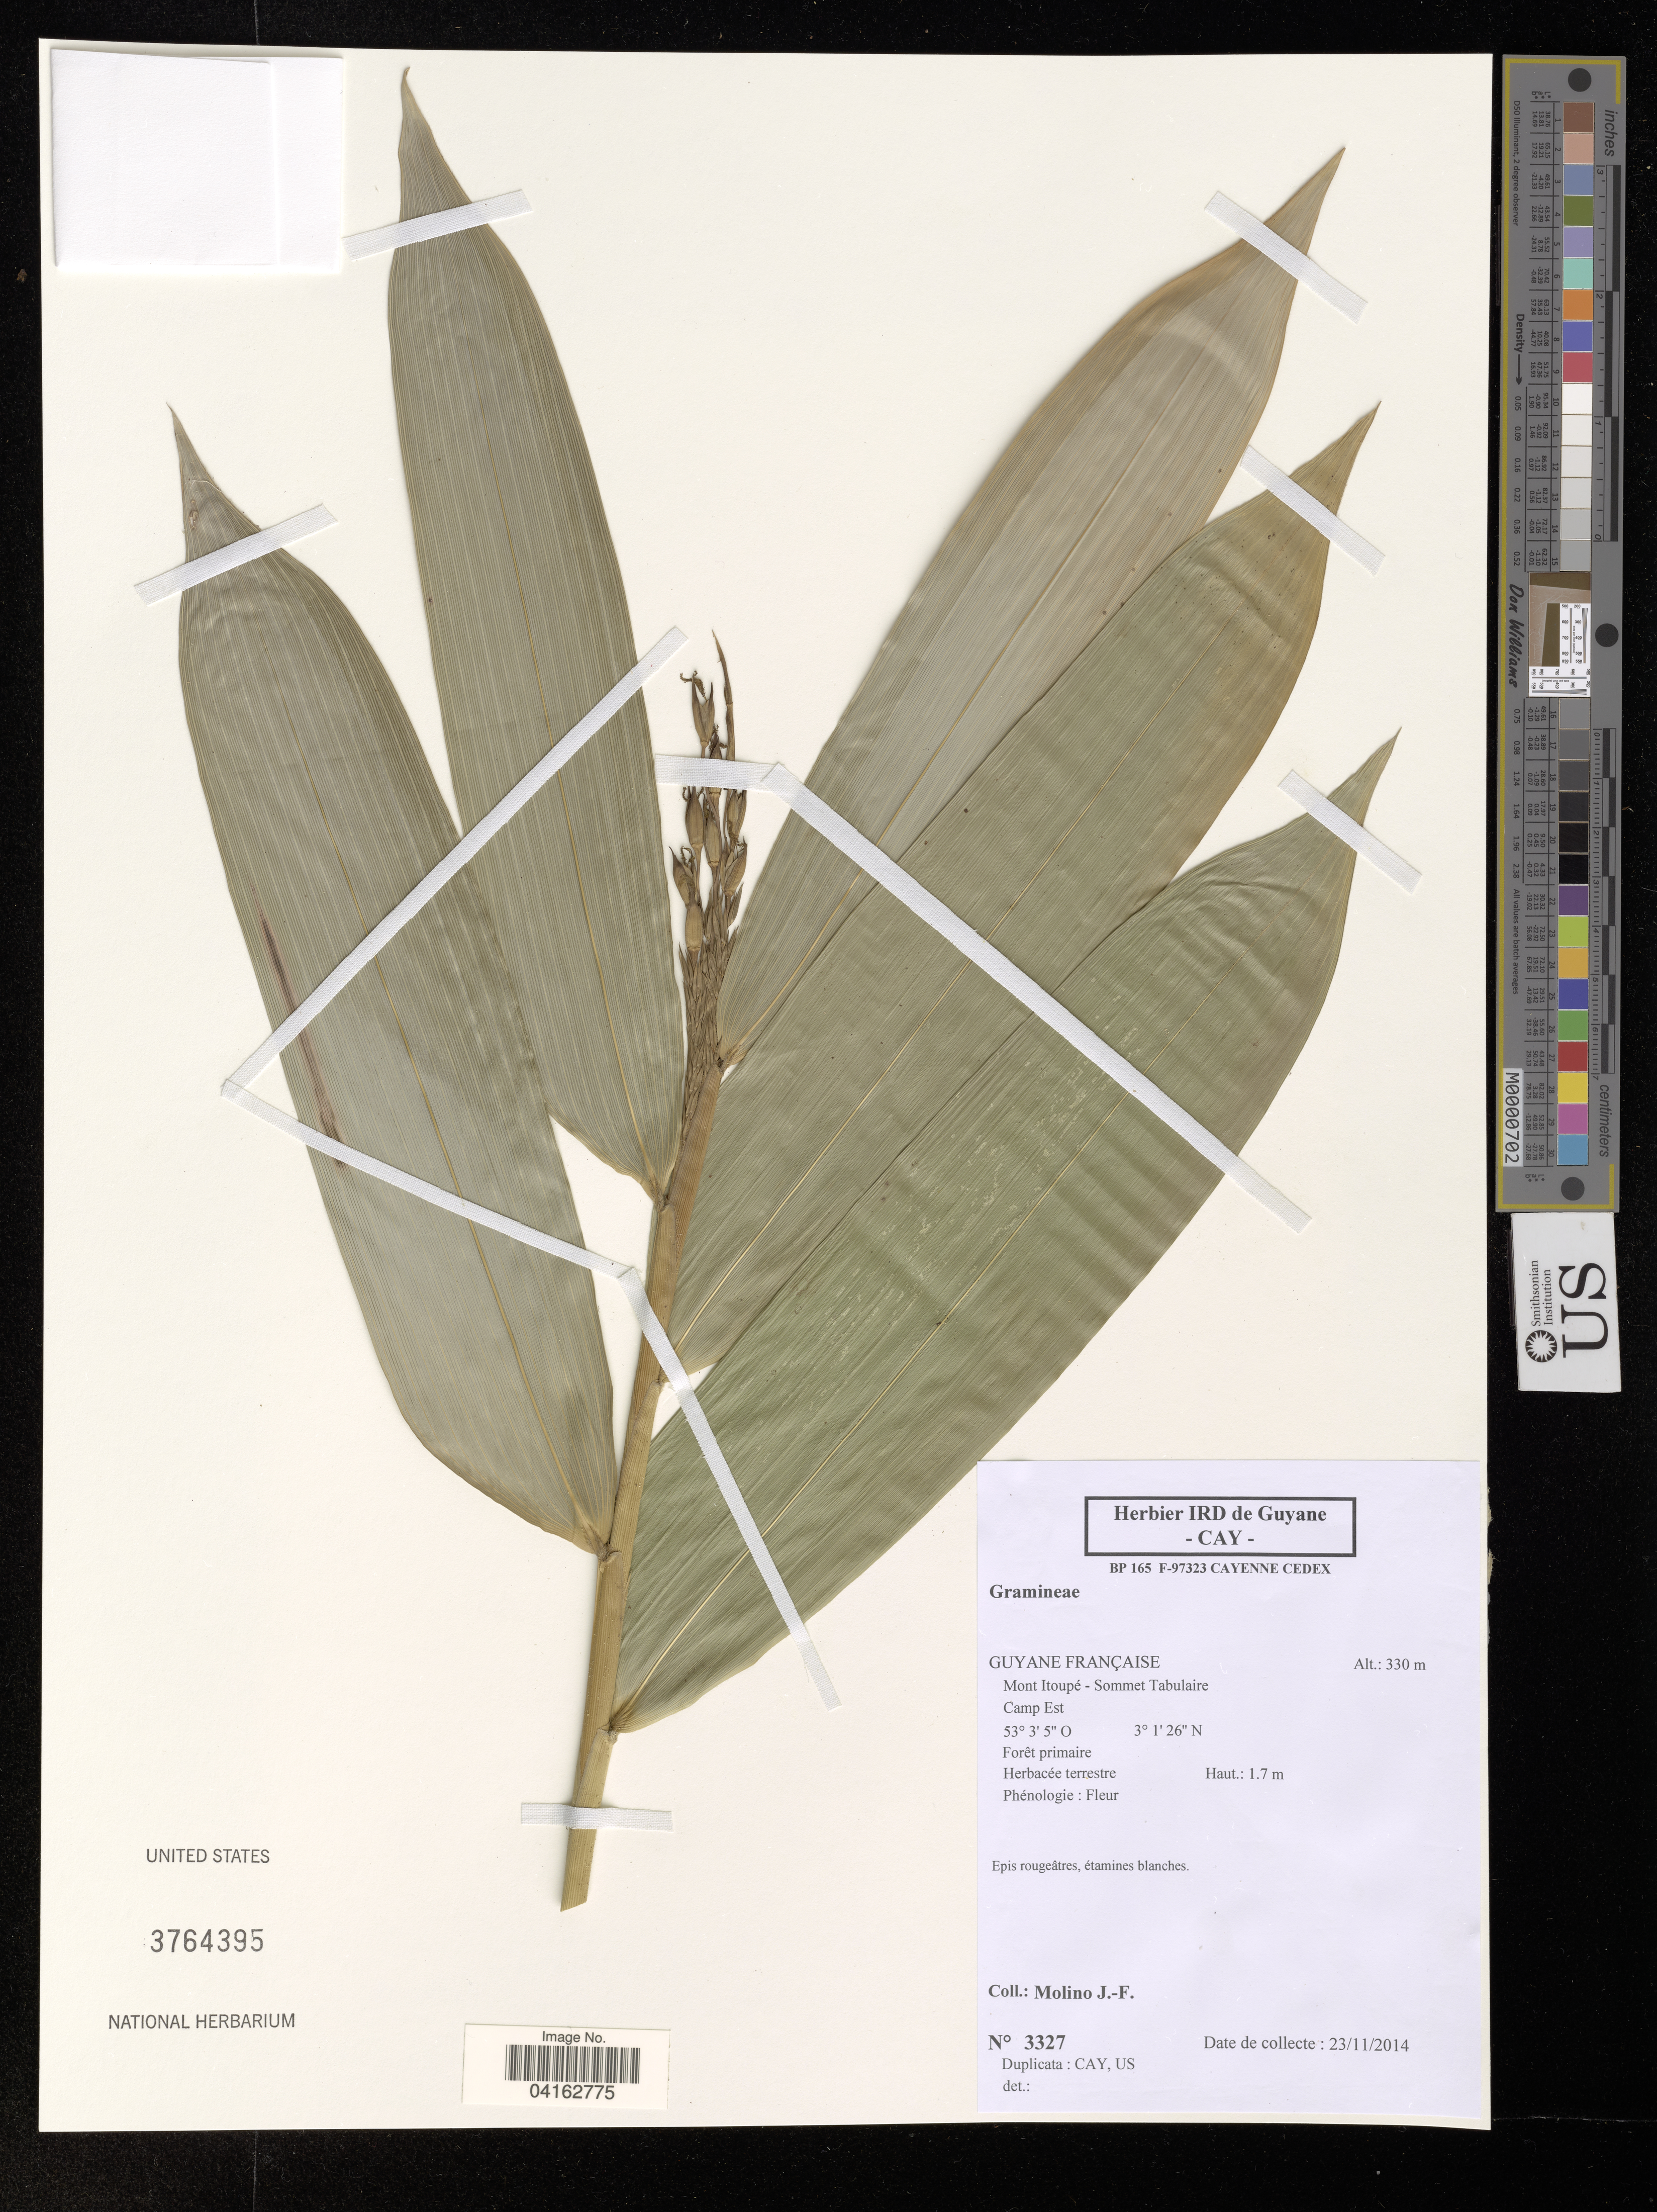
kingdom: Plantae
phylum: Tracheophyta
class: Liliopsida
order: Poales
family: Poaceae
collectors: J. Molino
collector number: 3327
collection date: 2014-11-23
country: French Guiana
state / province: Cayenne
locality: Mont Itoupé - Sommet Tabulaire. Camp Est.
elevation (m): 330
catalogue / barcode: US 3764395